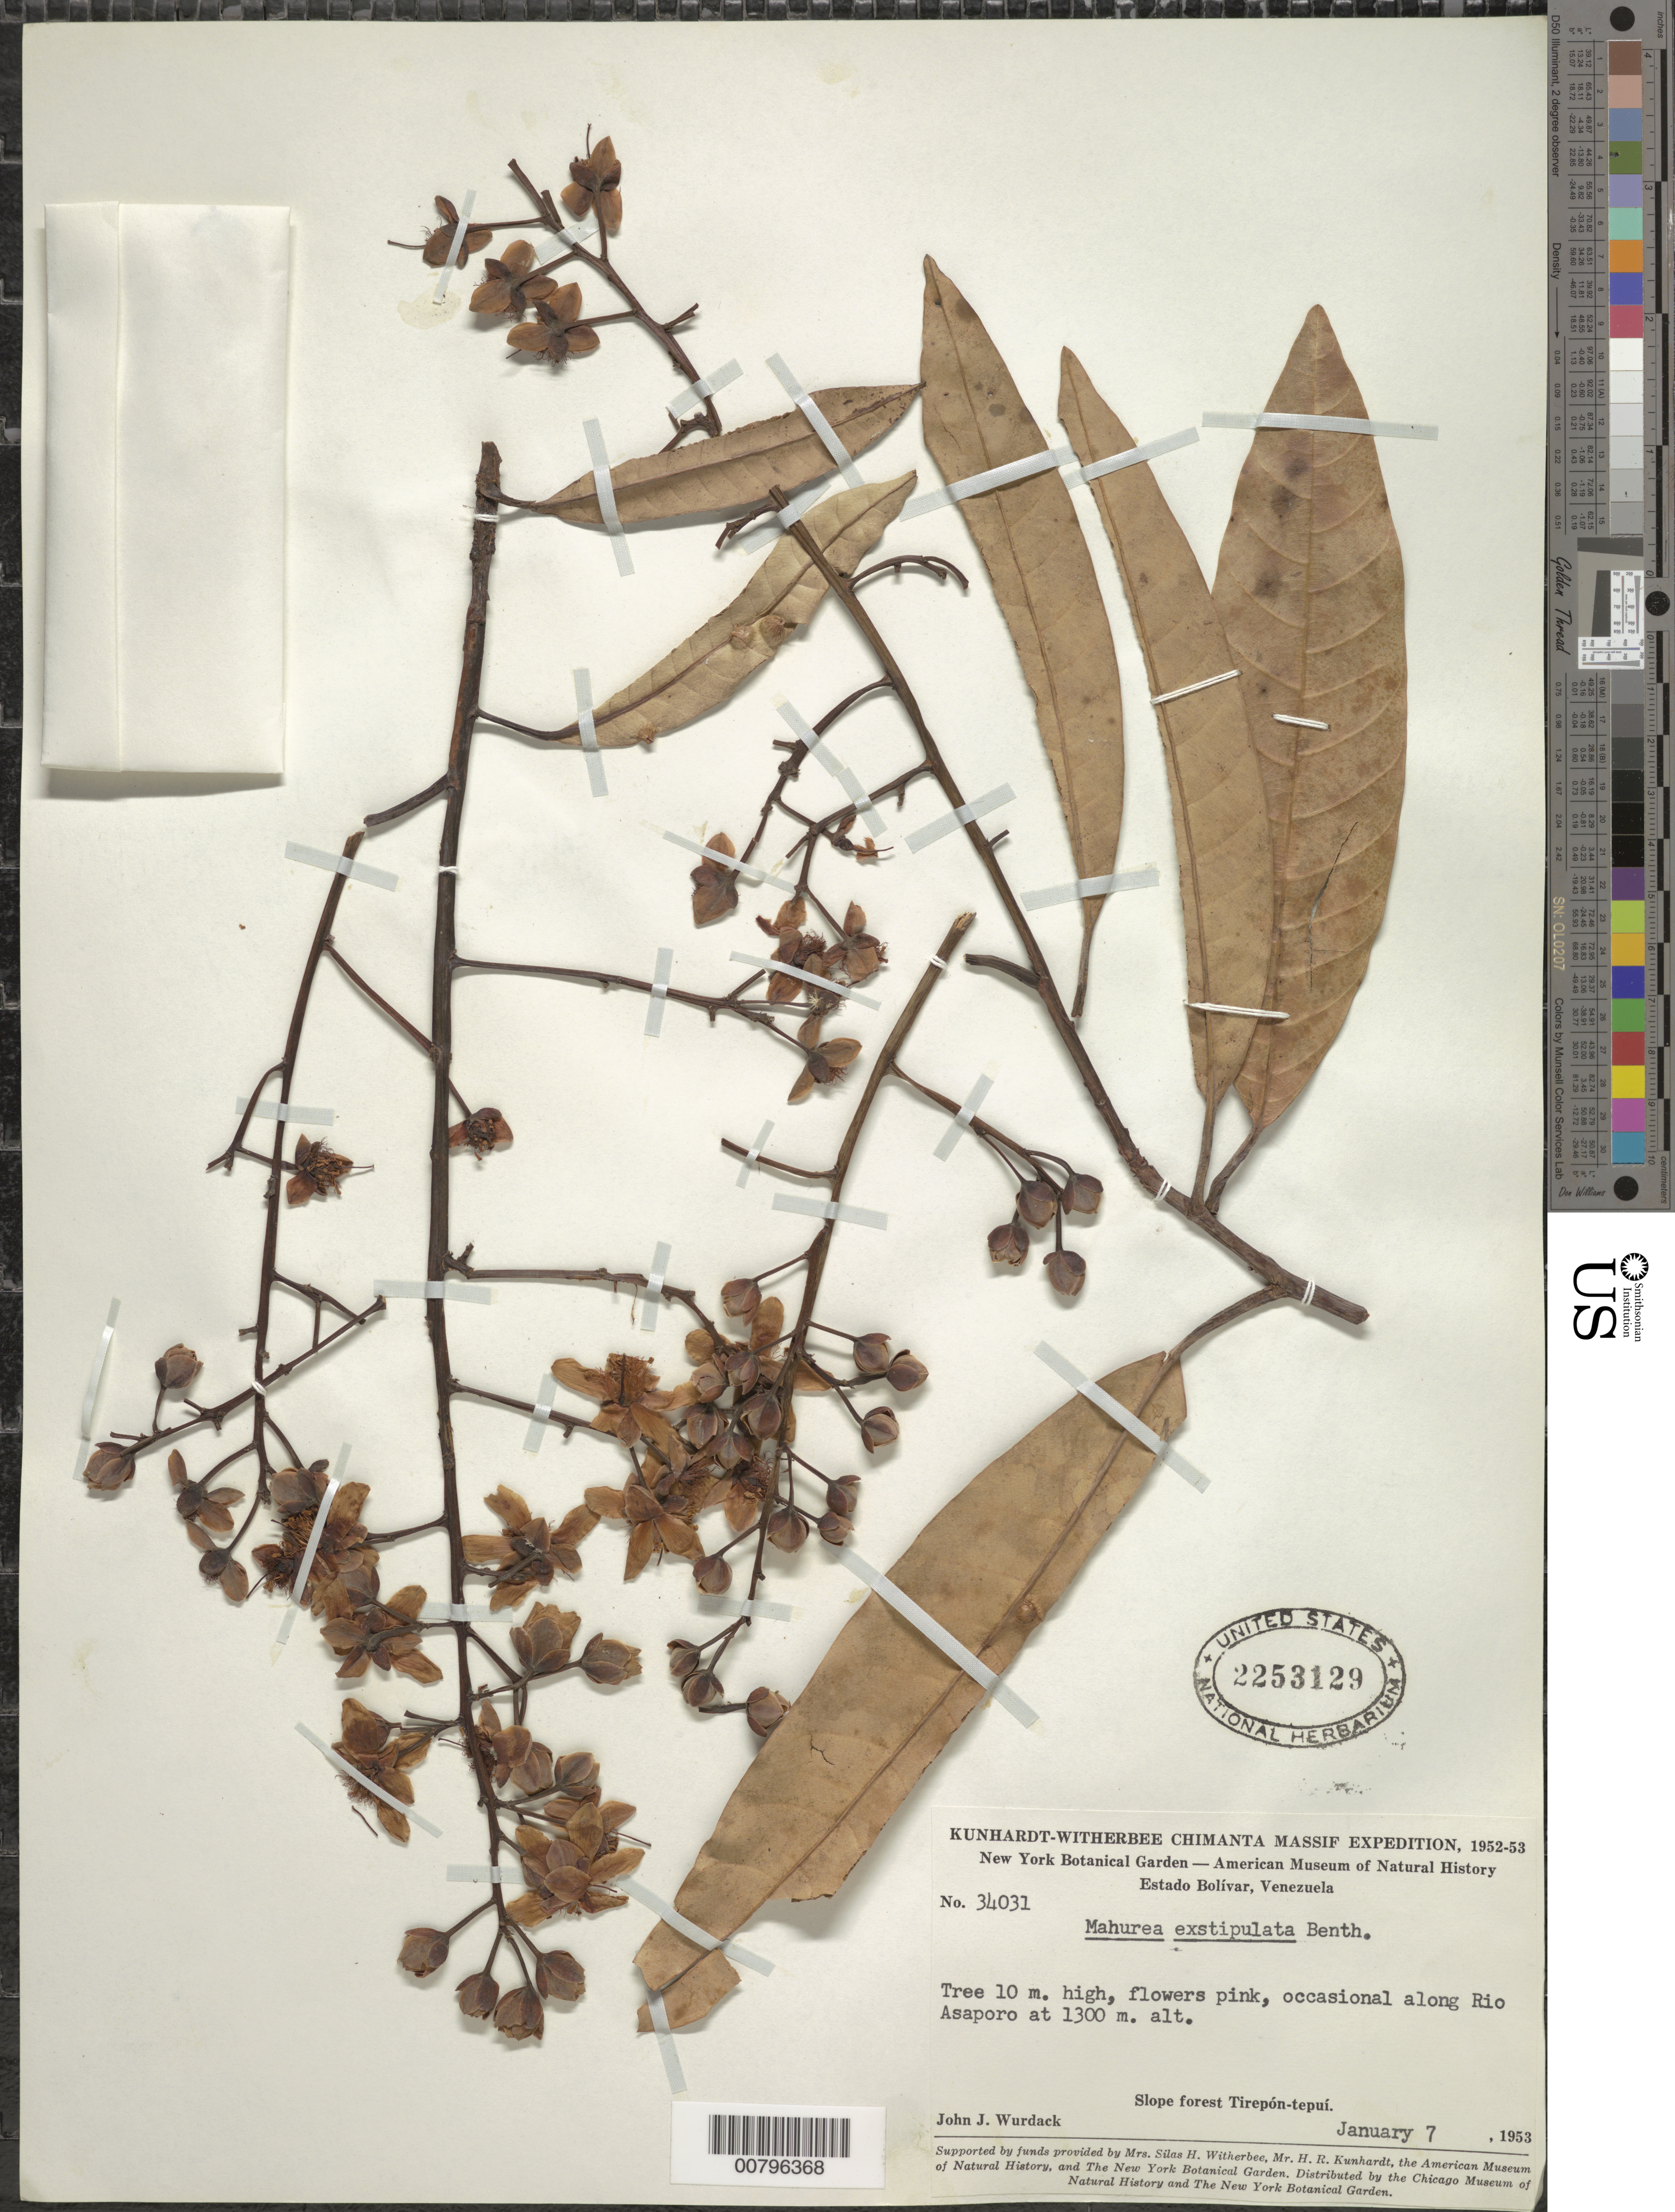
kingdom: Plantae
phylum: Tracheophyta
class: Magnoliopsida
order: Malpighiales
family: Calophyllaceae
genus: Mahurea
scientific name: Mahurea exstipulata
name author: Benth.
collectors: J. J. Wurdack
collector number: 34031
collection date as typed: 7-Jan-53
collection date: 1953-01-07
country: Venezuela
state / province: Bolívar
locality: Tirepón-tepuí, Río Asaporpo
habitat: Slope forest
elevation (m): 1300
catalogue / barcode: US 2253129